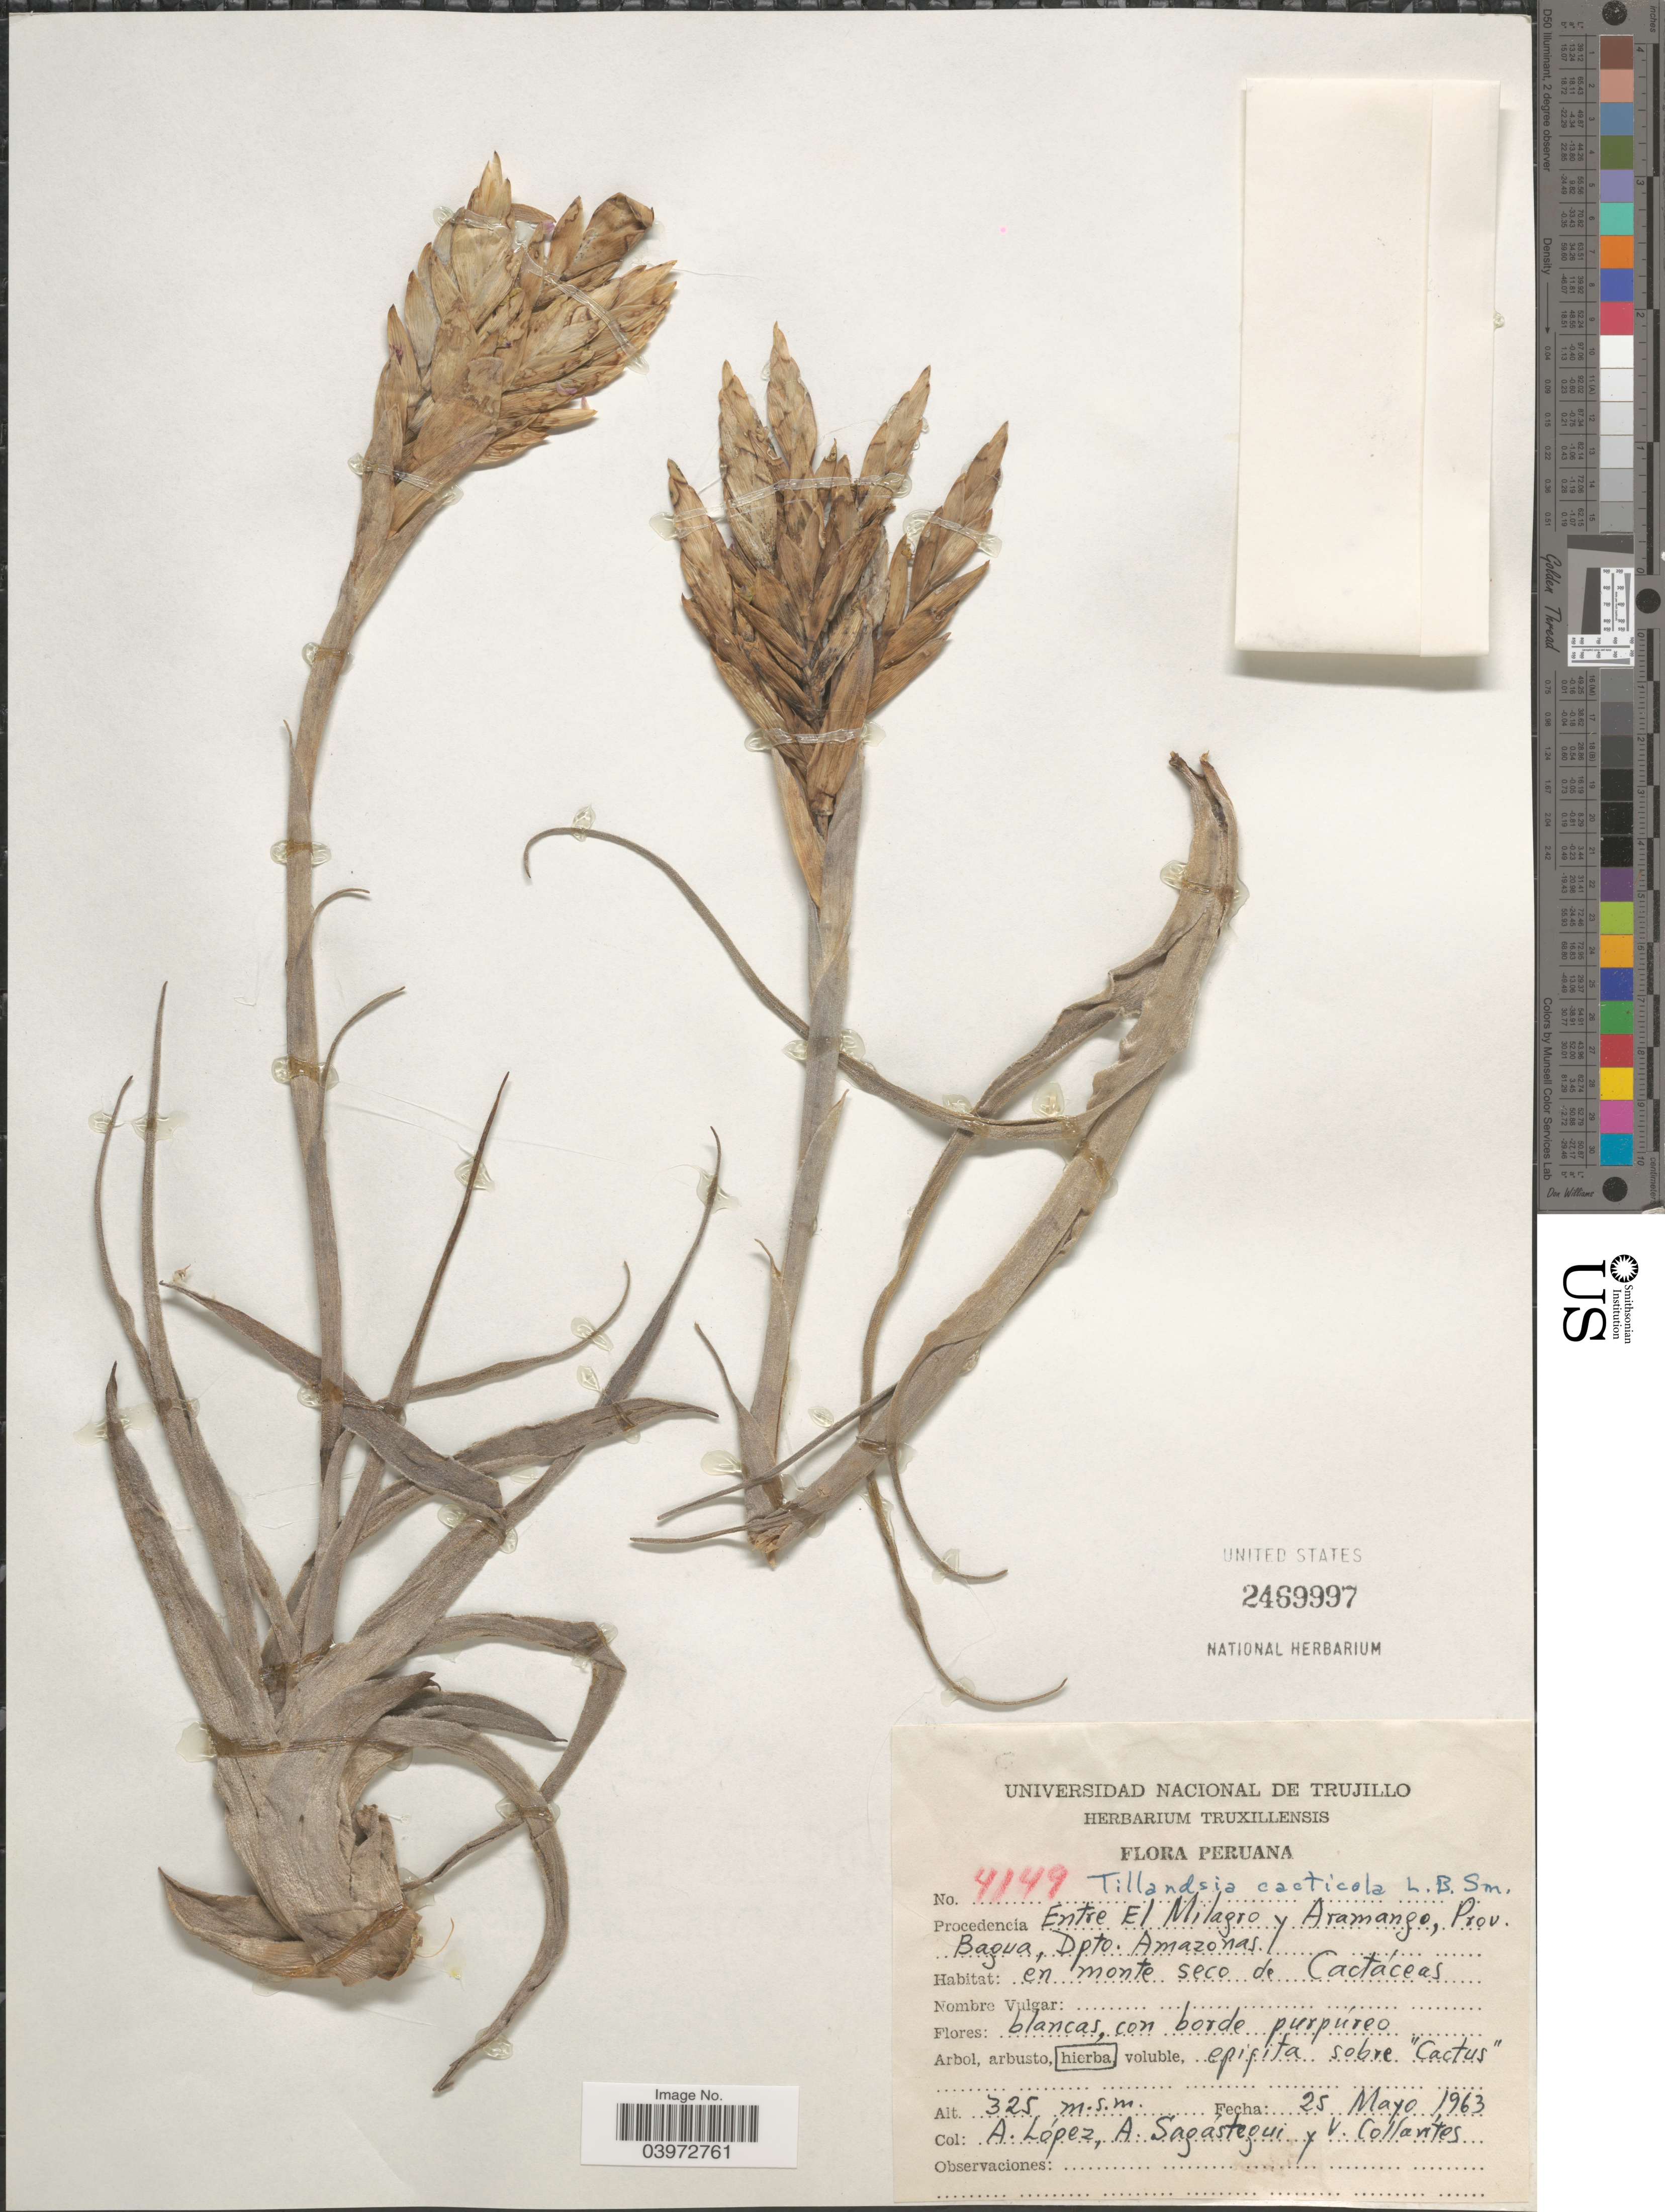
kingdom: Plantae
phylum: Tracheophyta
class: Liliopsida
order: Poales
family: Bromeliaceae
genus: Tillandsia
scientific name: Tillandsia cacticola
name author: L.B. Sm.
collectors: A. López, A. Sagastegui & V. Collantes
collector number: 4149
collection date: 1963-05-25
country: Peru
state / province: Amazonas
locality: Entre El Milagro y Aramango, Prov. Bagua, Dpto. Amazonas.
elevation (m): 325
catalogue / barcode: US 2469997